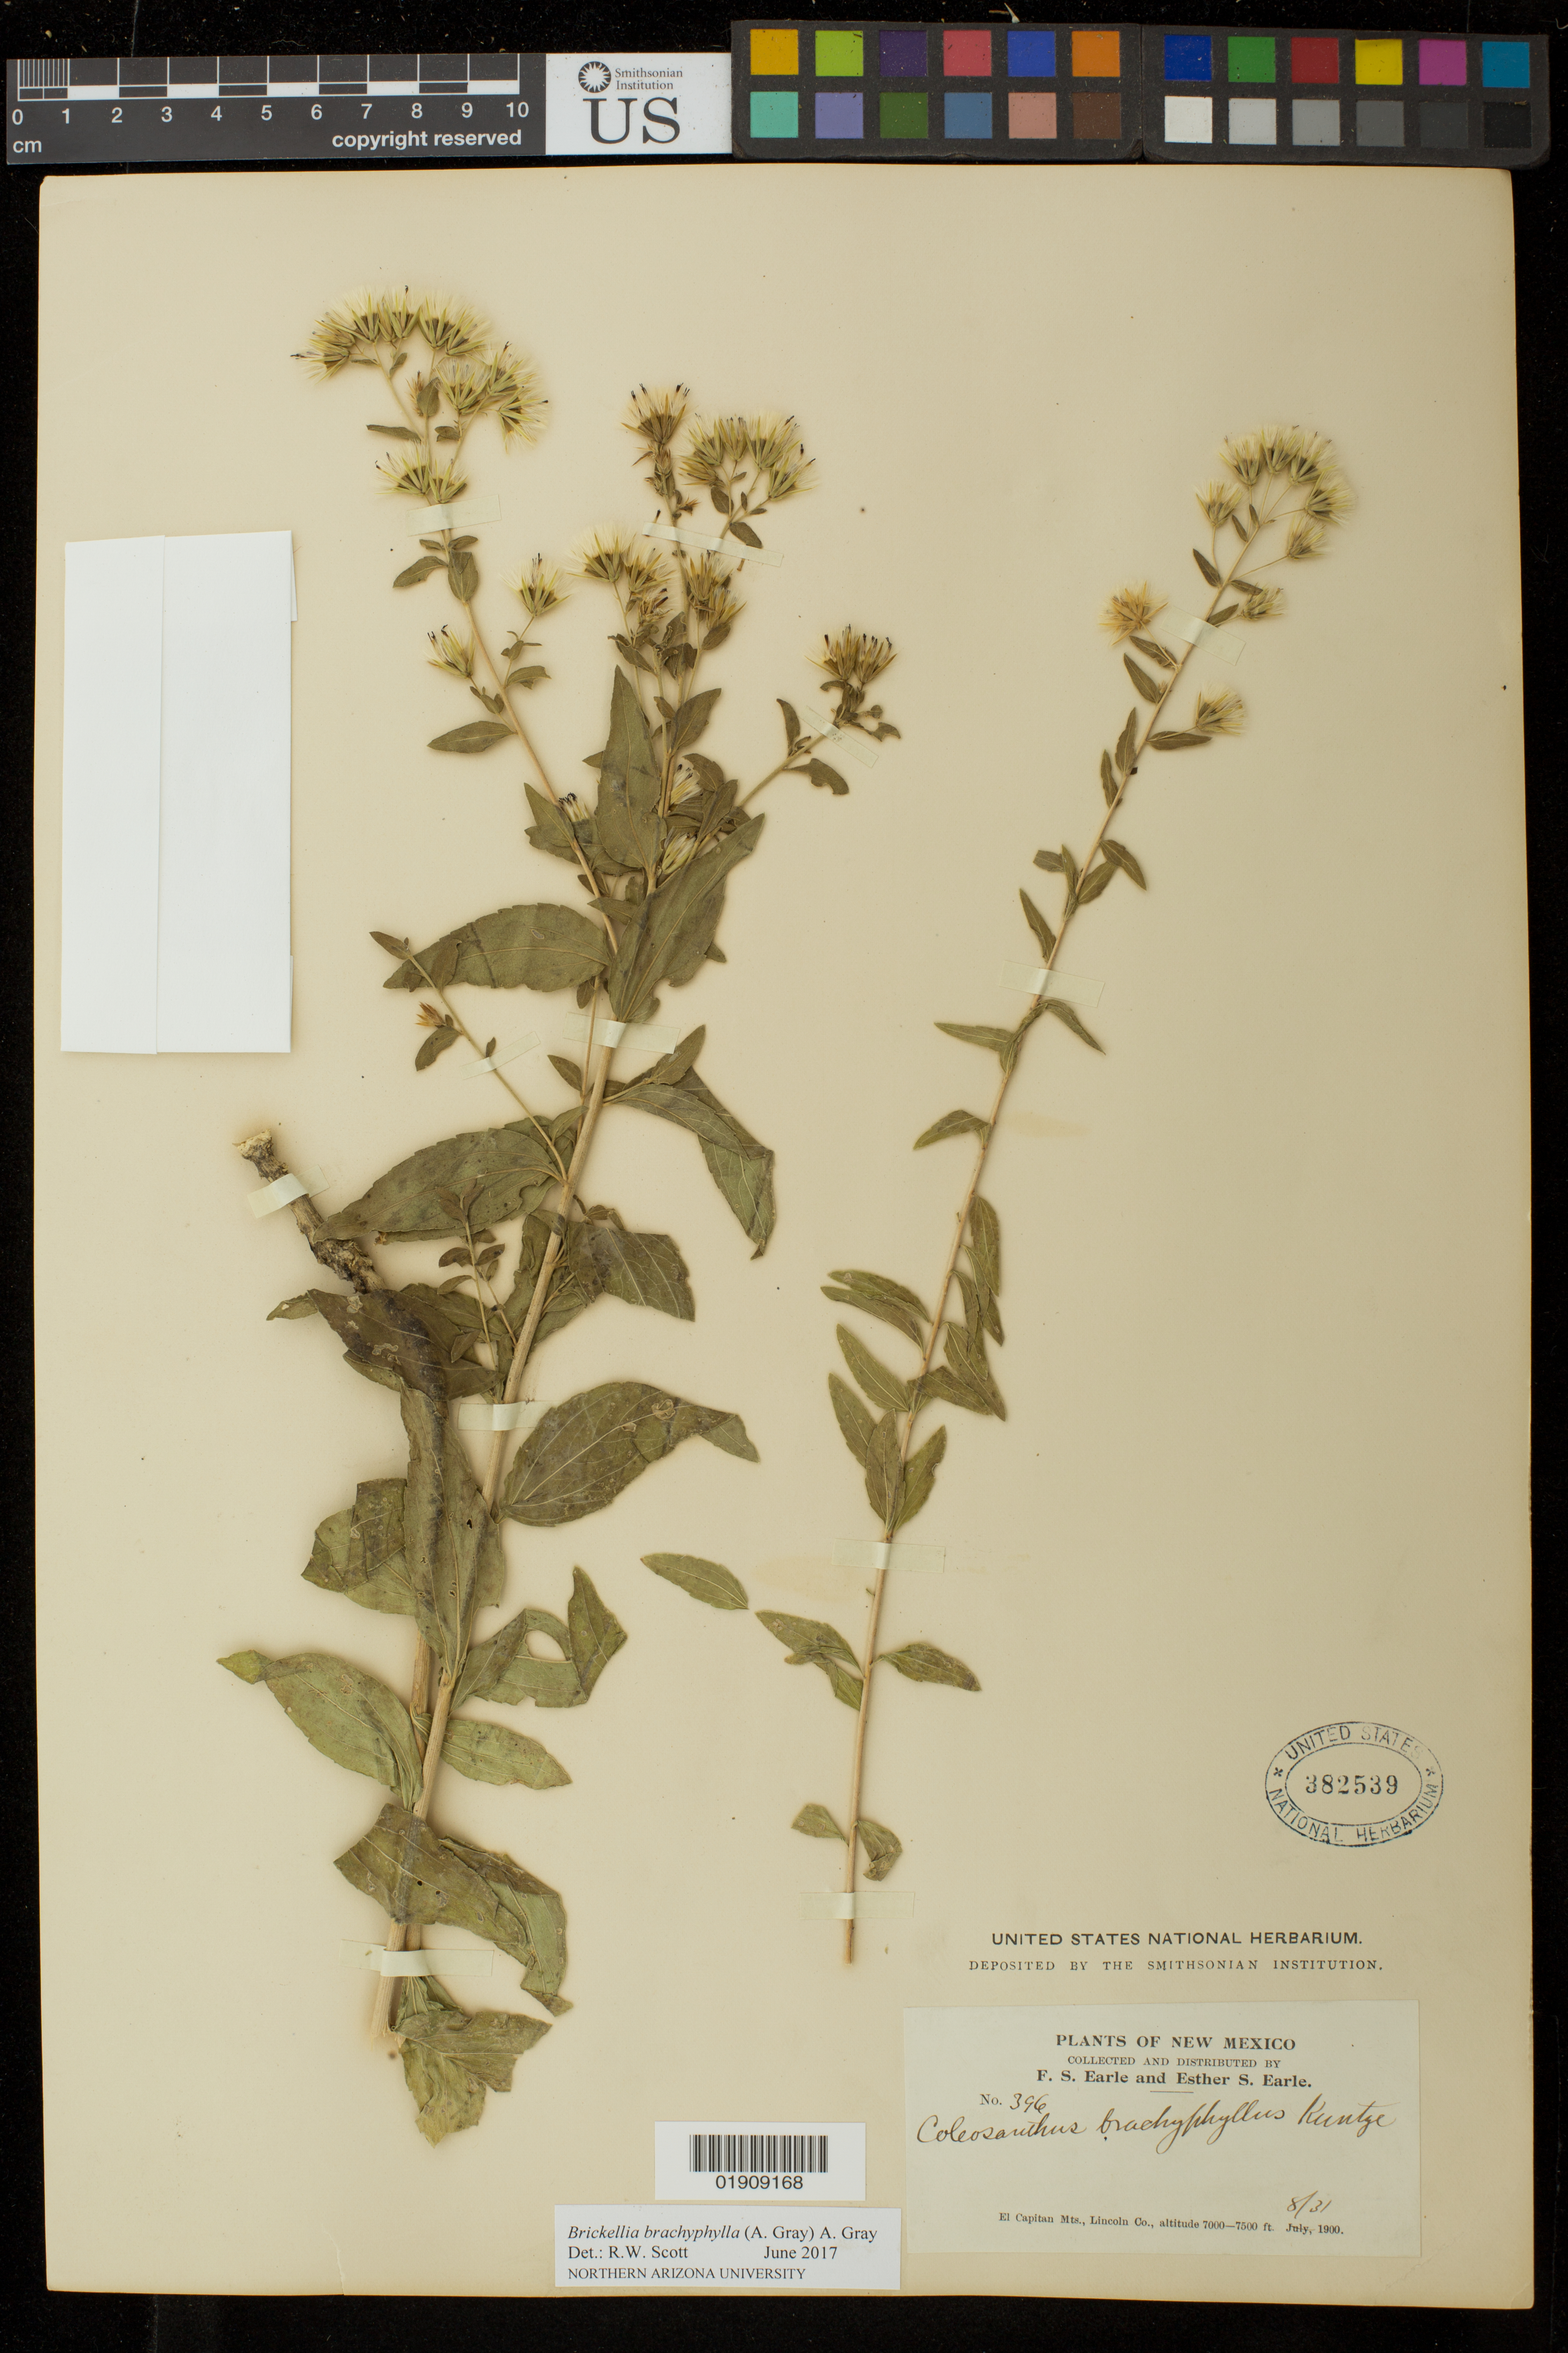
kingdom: Plantae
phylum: Tracheophyta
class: Magnoliopsida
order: Asterales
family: Asteraceae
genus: Brickellia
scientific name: Brickellia brachyphylla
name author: (A. Gray) A. Gray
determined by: Scott, Randall W., (ASC), Northern Arizona University (UNITED STATES)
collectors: F. S. Earle & E. S. Earle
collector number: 396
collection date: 1900-08-31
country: United States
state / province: New Mexico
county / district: Lincoln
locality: El Capitan Mts.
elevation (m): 2134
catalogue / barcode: US 382539